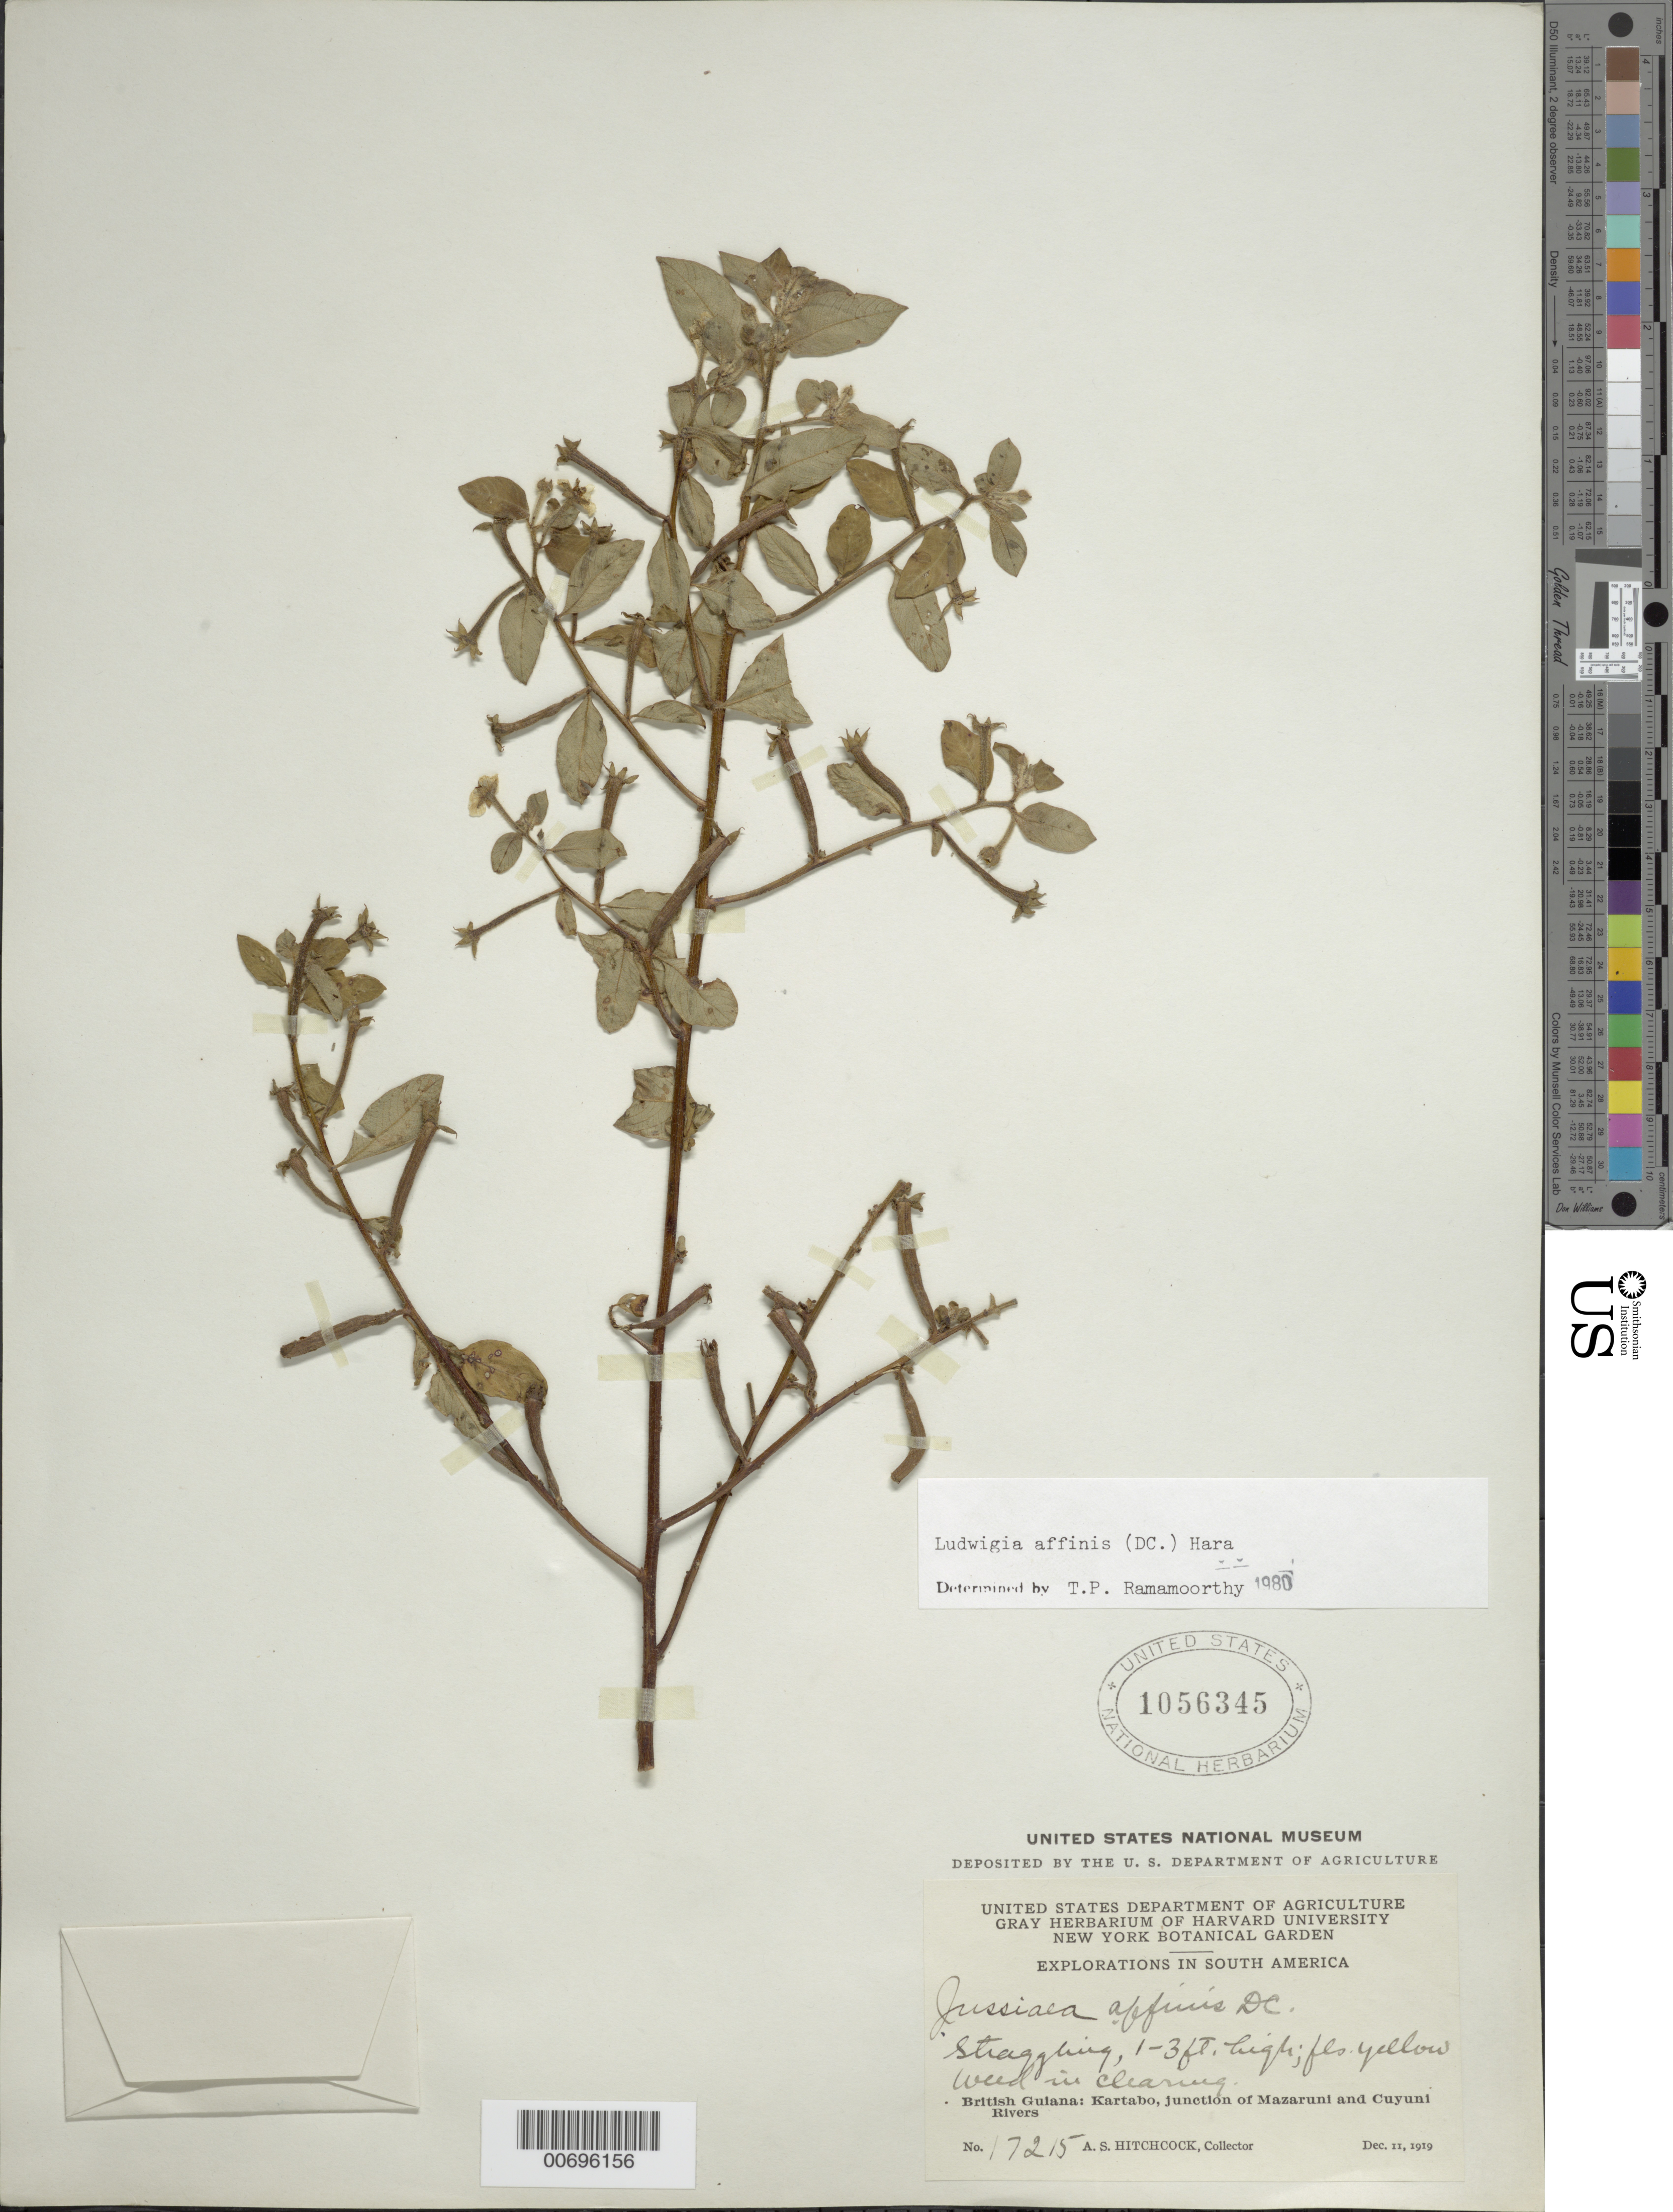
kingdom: Plantae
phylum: Tracheophyta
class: Magnoliopsida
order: Myrtales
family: Onagraceae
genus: Ludwigia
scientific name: Ludwigia affinis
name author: (DC.) H. Hara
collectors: A. S. Hitchcock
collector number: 17215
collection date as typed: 11-Dec-19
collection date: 1919-12-11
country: Guyana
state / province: Cuyuni-Mazaruni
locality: Kartabo Station, junction of Mazaruni and Cuyuni Rivers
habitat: Clearing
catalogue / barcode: US 1056345